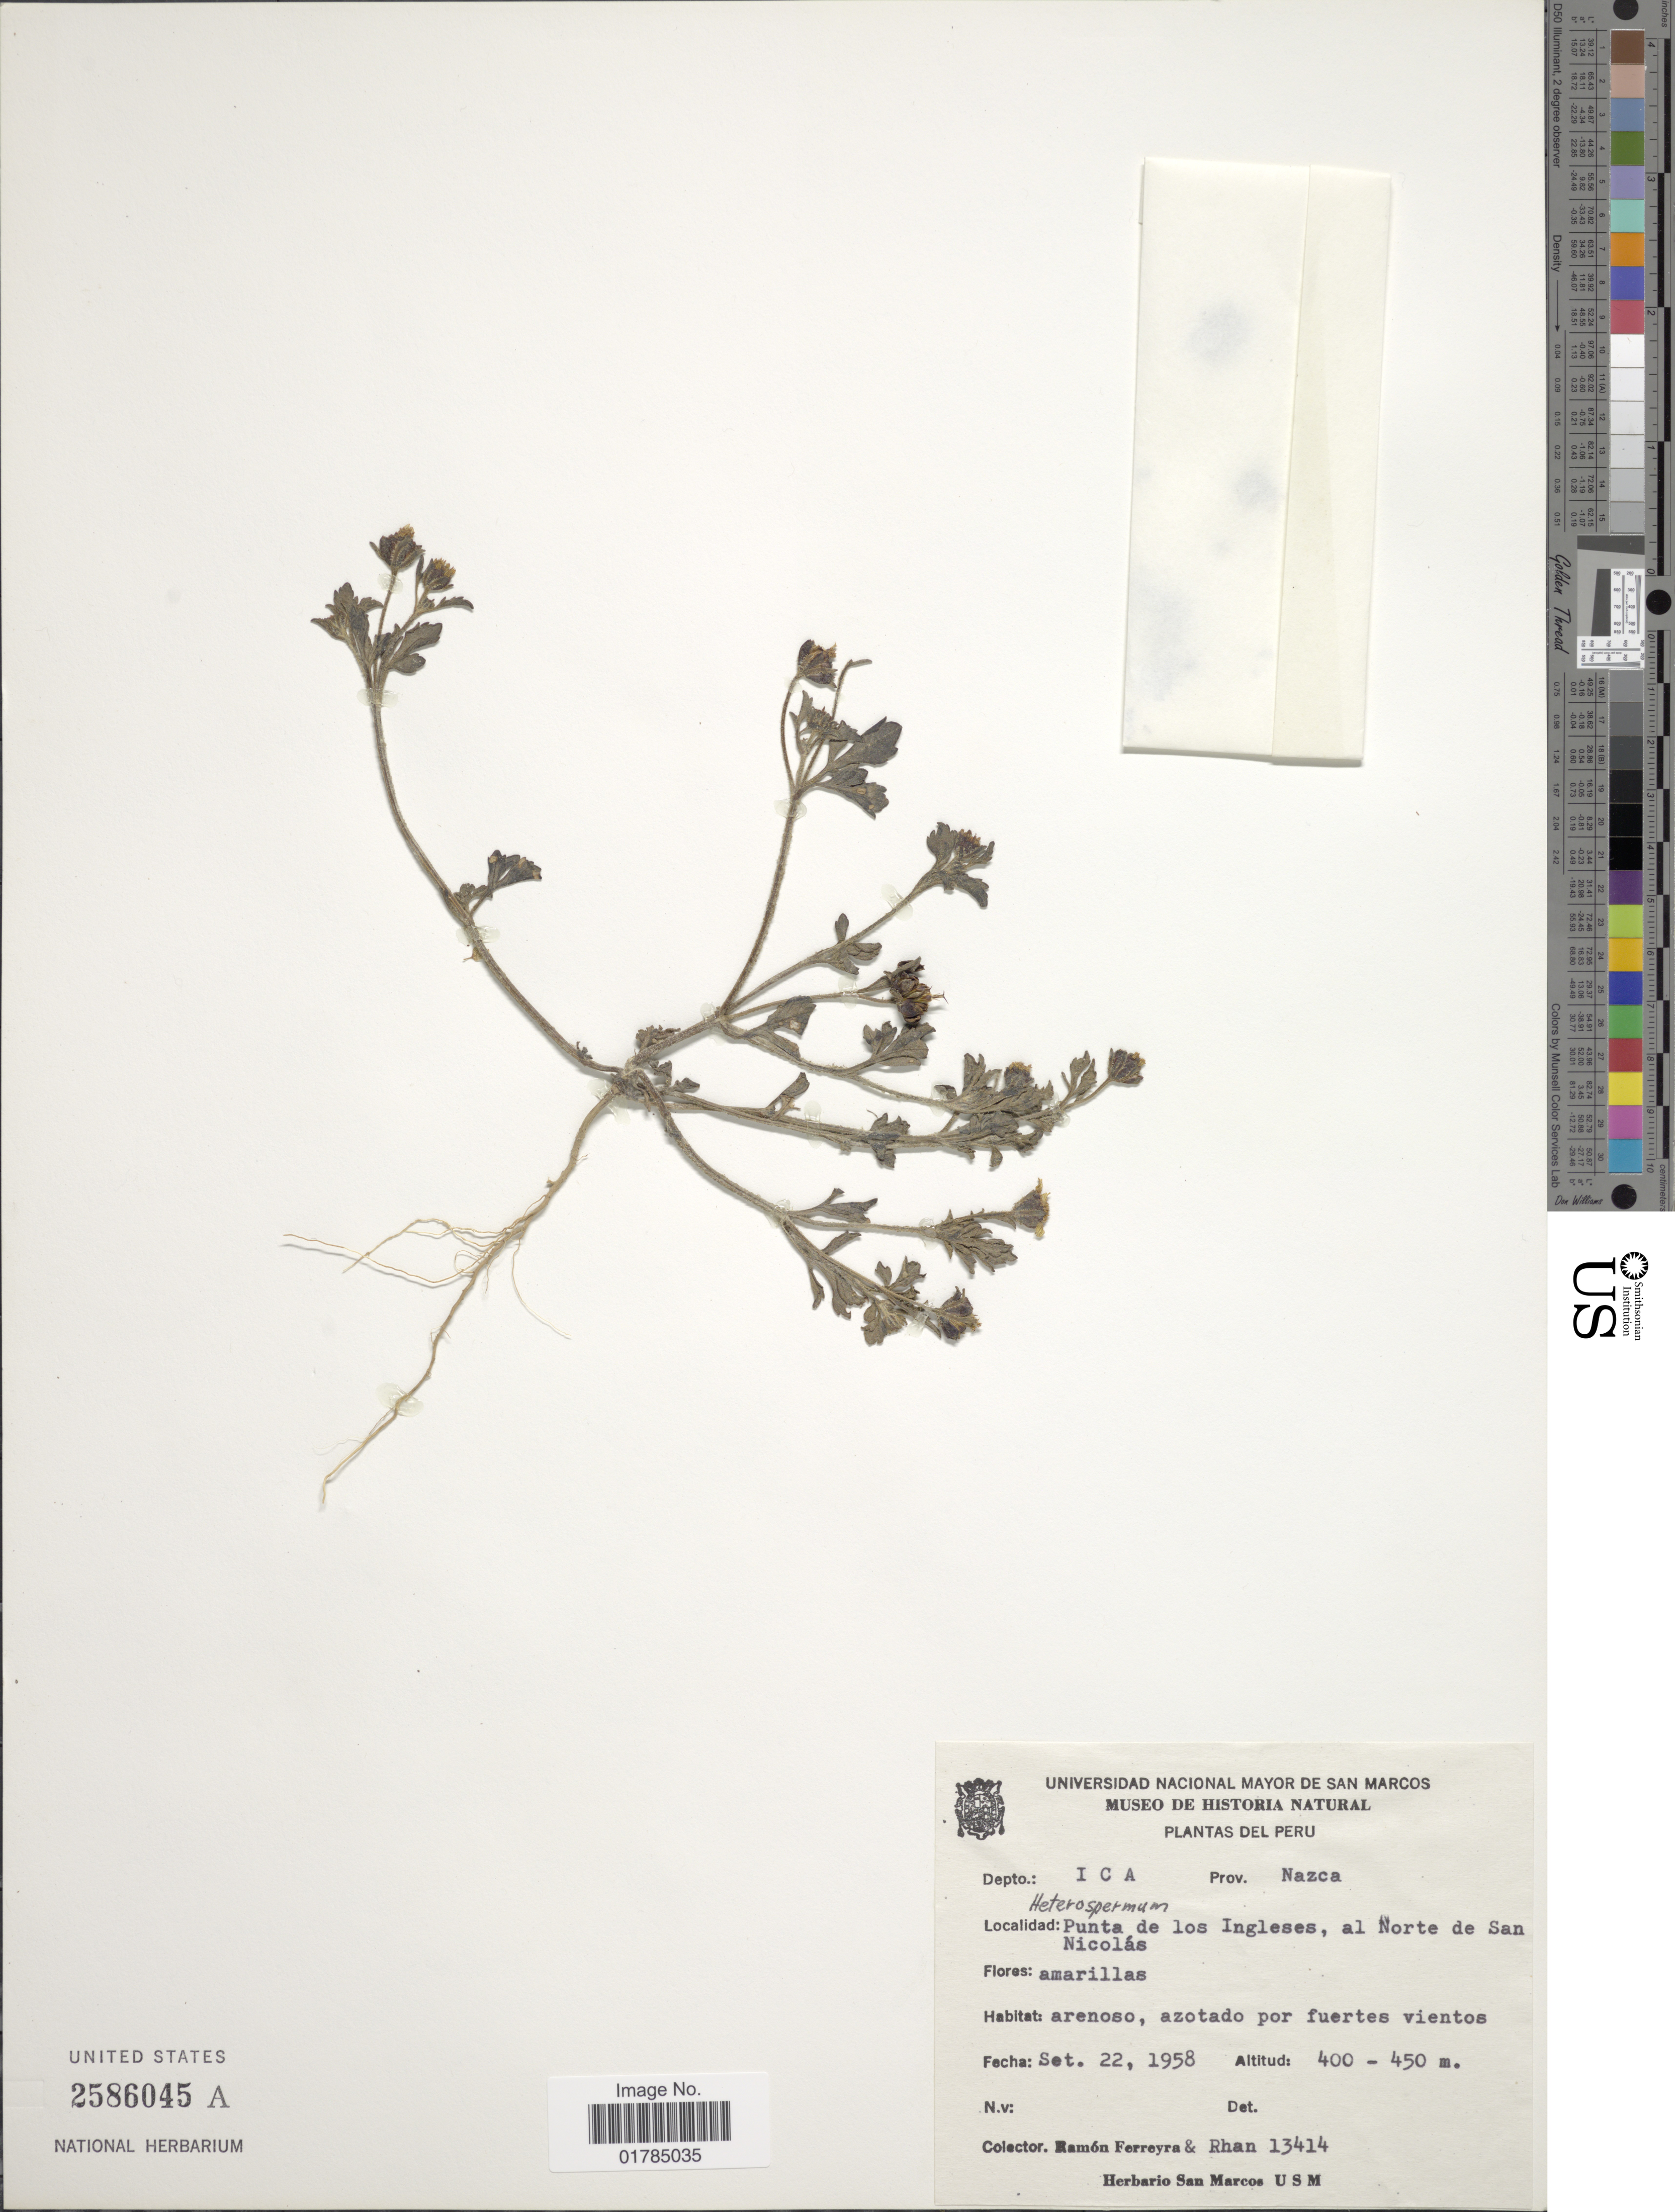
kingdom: Plantae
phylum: Tracheophyta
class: Magnoliopsida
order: Asterales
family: Asteraceae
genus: Heterosperma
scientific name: Heterosperma sp.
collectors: R. A. Ferreyra & K.Rhan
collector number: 13414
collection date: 1958-09-22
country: Peru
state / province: Ica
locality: Prov. Nazca. Punta de Los Ingleses, al Norte de San Nicolas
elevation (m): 400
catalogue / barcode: US 2586045A